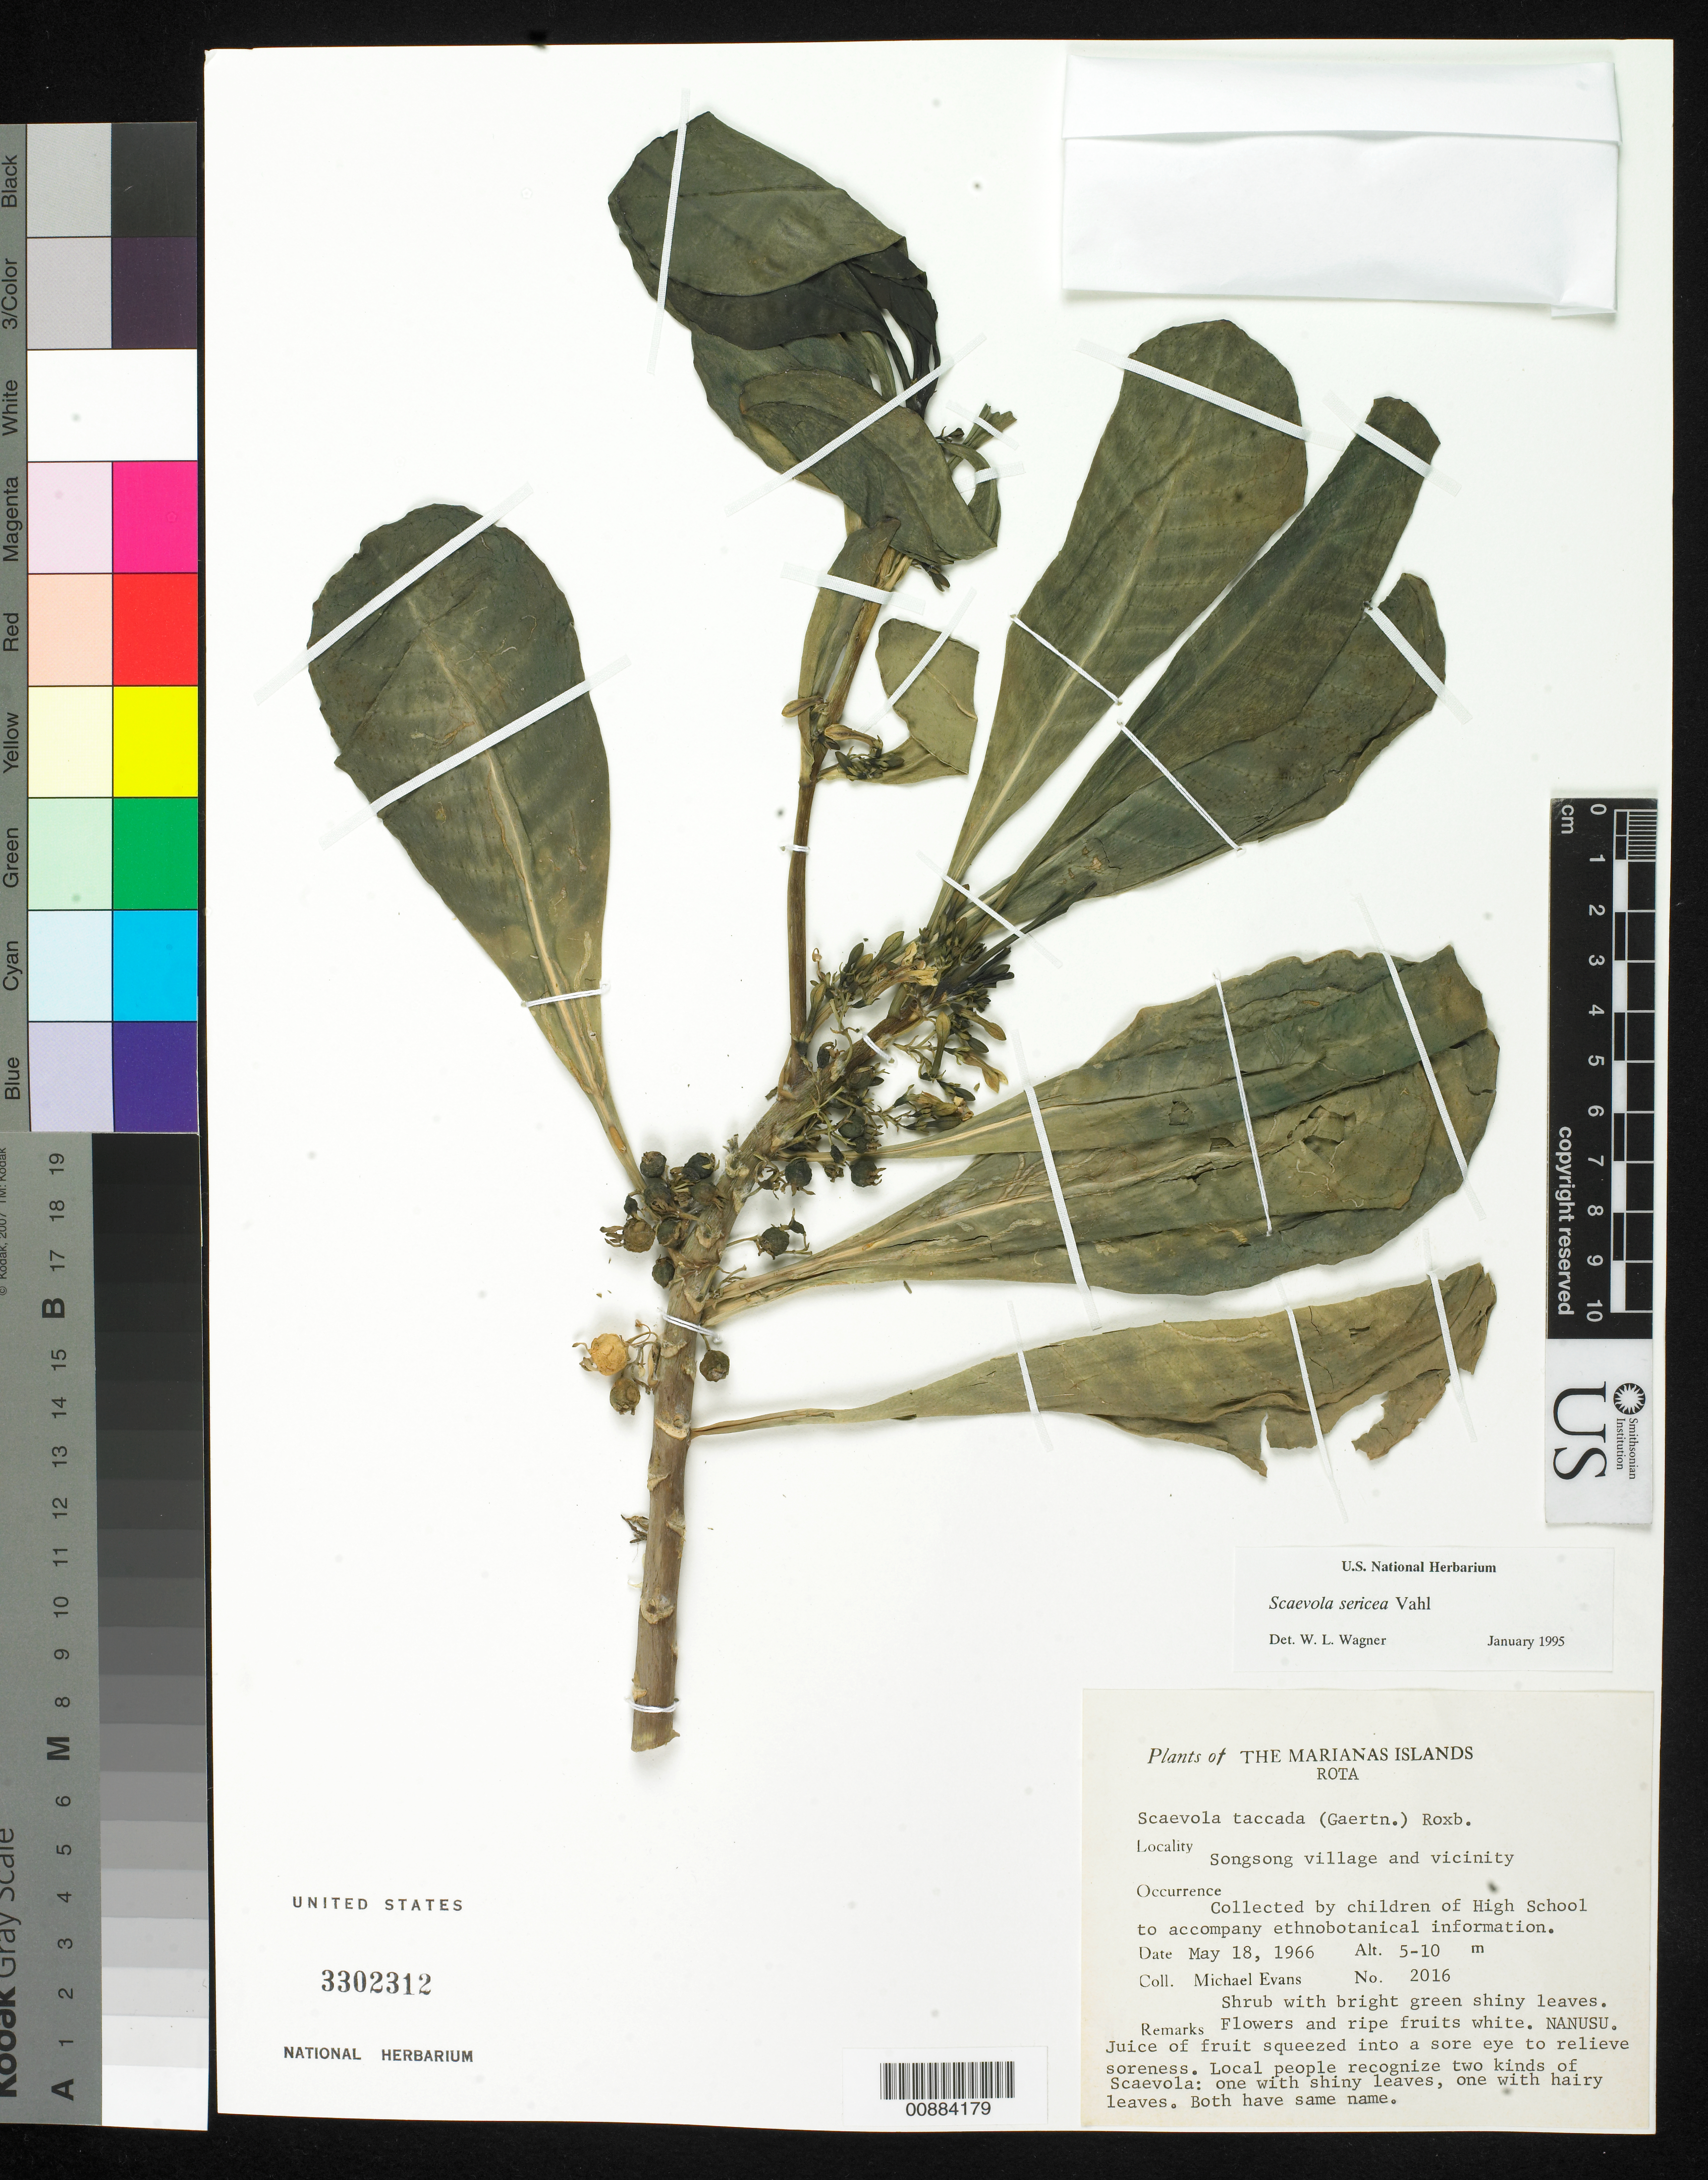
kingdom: Plantae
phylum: Tracheophyta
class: Magnoliopsida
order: Asterales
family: Goodeniaceae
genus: Scaevola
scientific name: Scaevola sericea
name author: Vahl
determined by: Wagner, W. L., (BOT), Smithsonian Institution - National Museum of Natural History (UNITED STATES)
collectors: M. Evans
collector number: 2016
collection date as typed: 18 May 1966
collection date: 1966-05-18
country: Northern Mariana Islands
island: Rota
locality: Songsong Village.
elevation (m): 5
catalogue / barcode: US 3302312